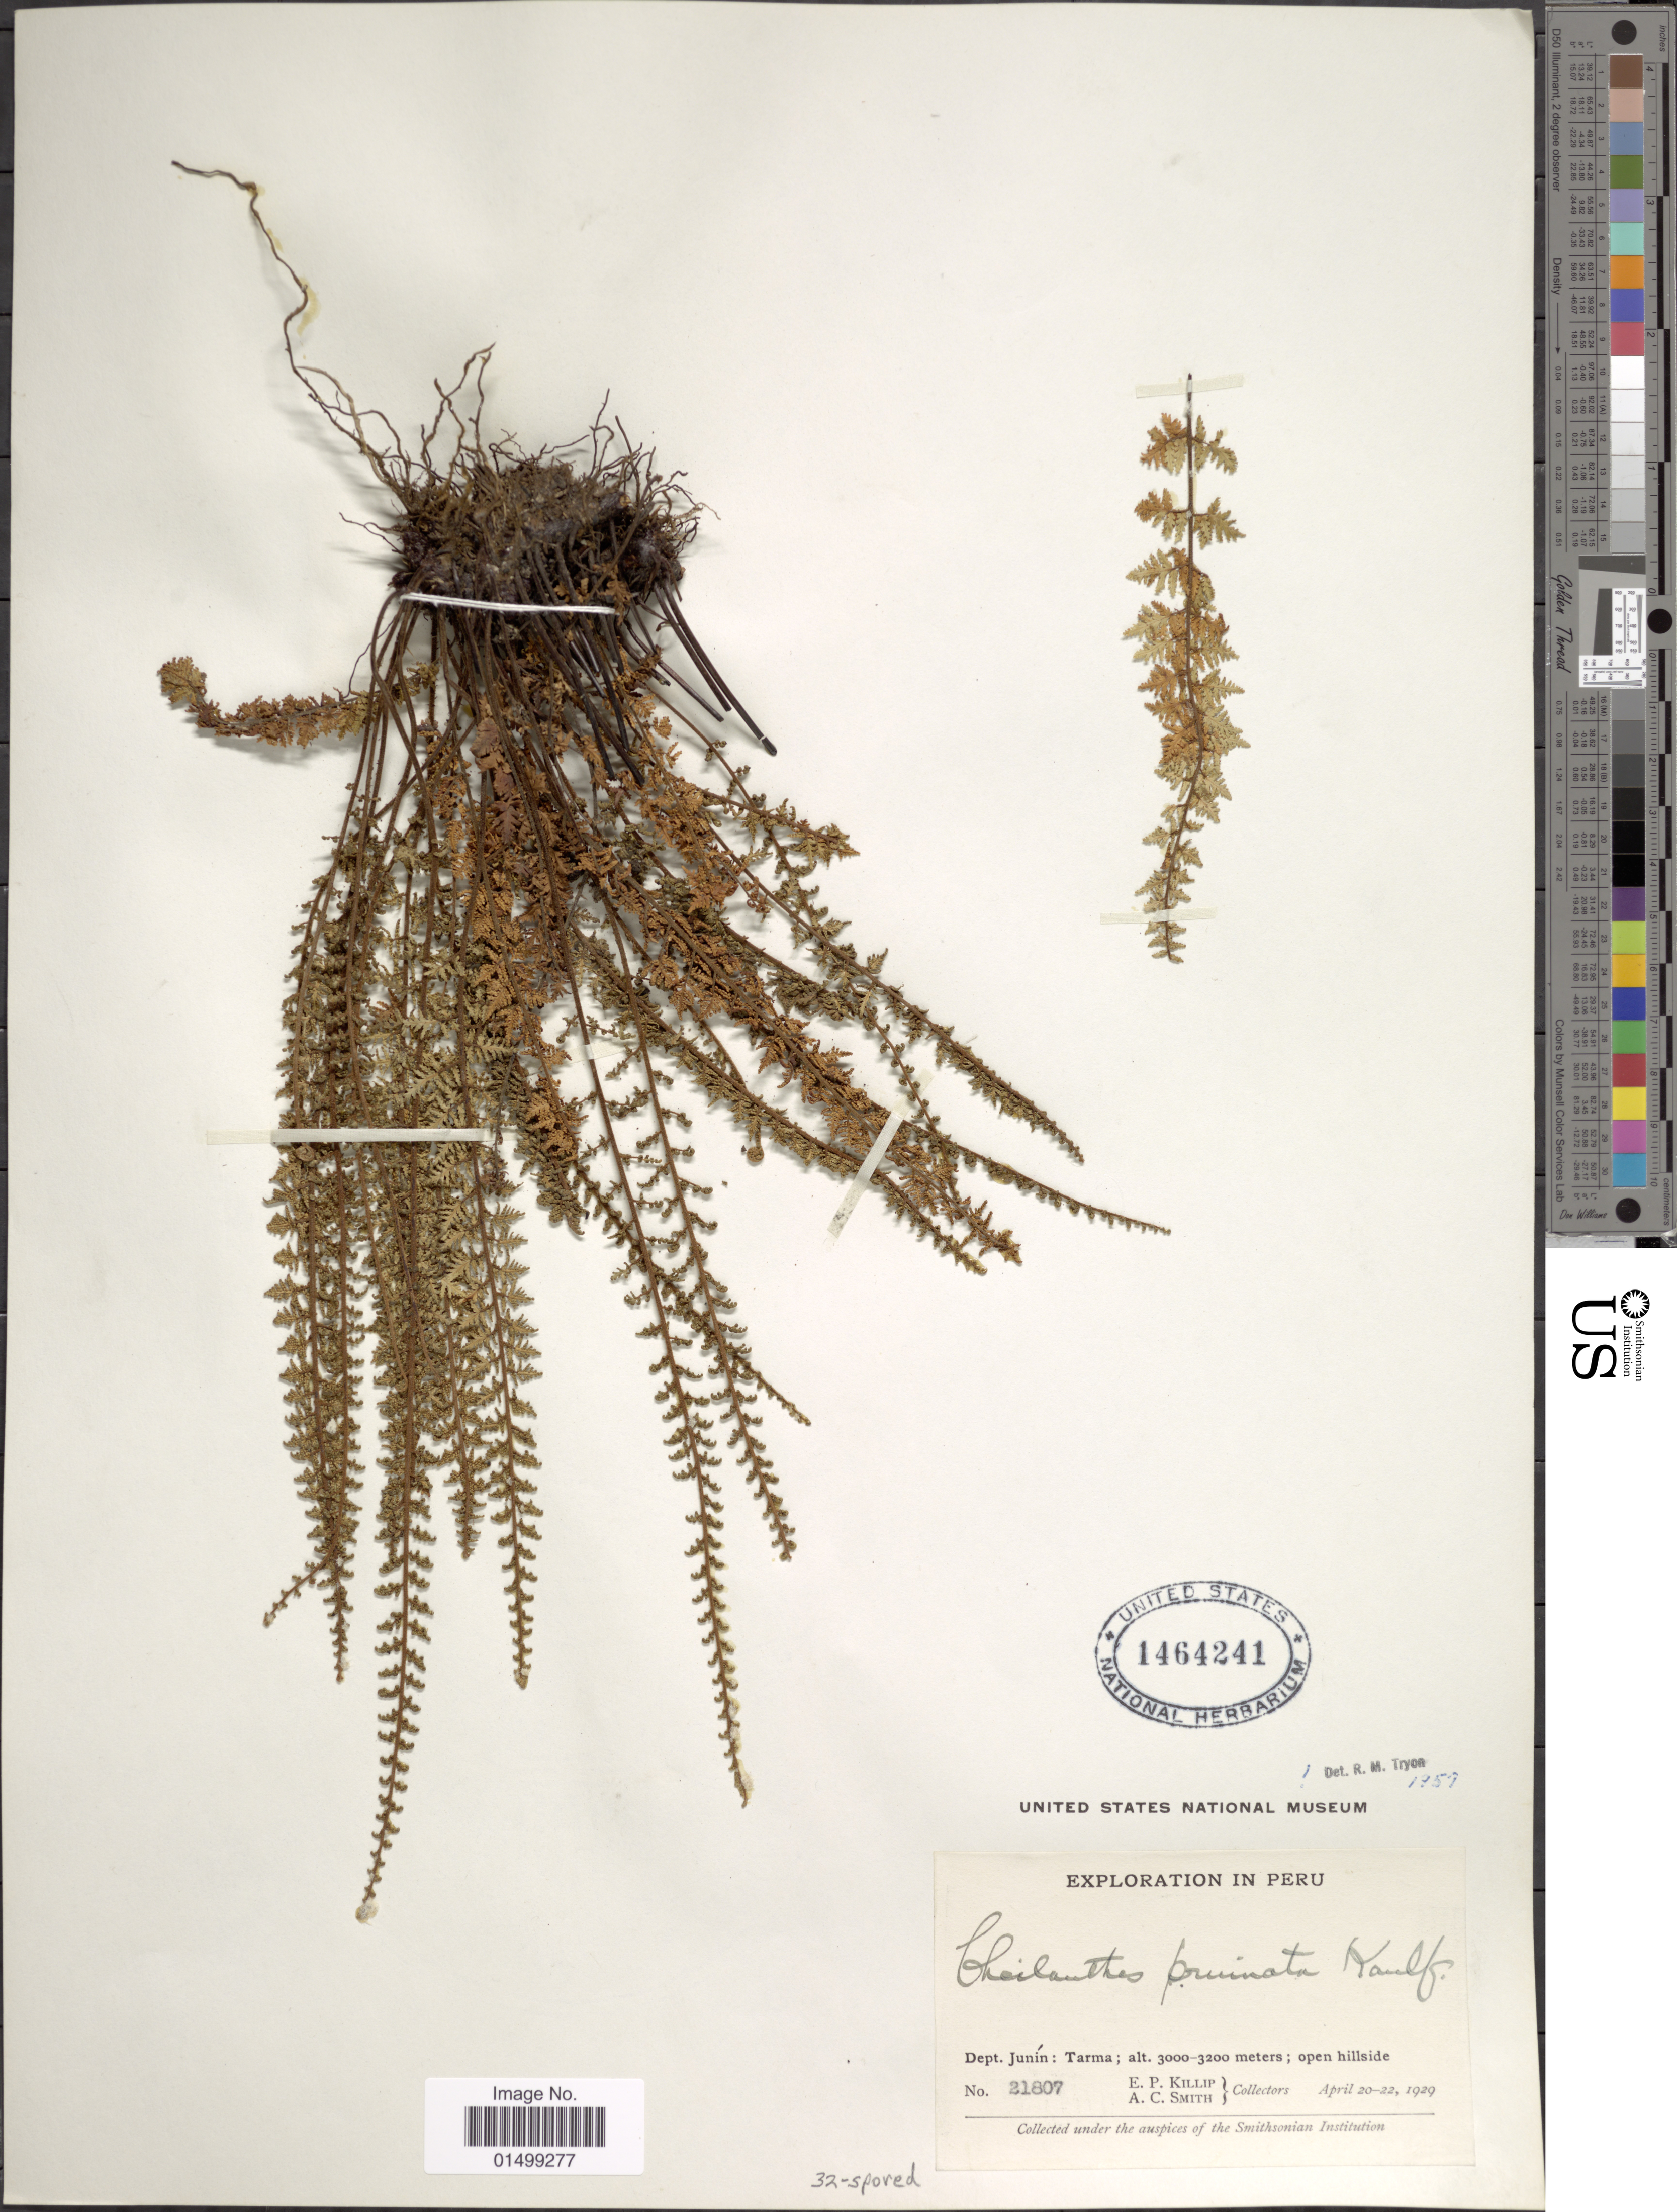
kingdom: Plantae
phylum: Tracheophyta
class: Polypodiopsida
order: Polypodiales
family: Pteridaceae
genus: Cheilanthes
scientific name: Cheilanthes pruinata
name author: Kaulf.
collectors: E. P. Killip & A. C. Smith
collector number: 21807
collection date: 1929-04-20/1929-04-22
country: Peru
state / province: Junín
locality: Tarma, open hillside.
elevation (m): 3000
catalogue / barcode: US 1464241